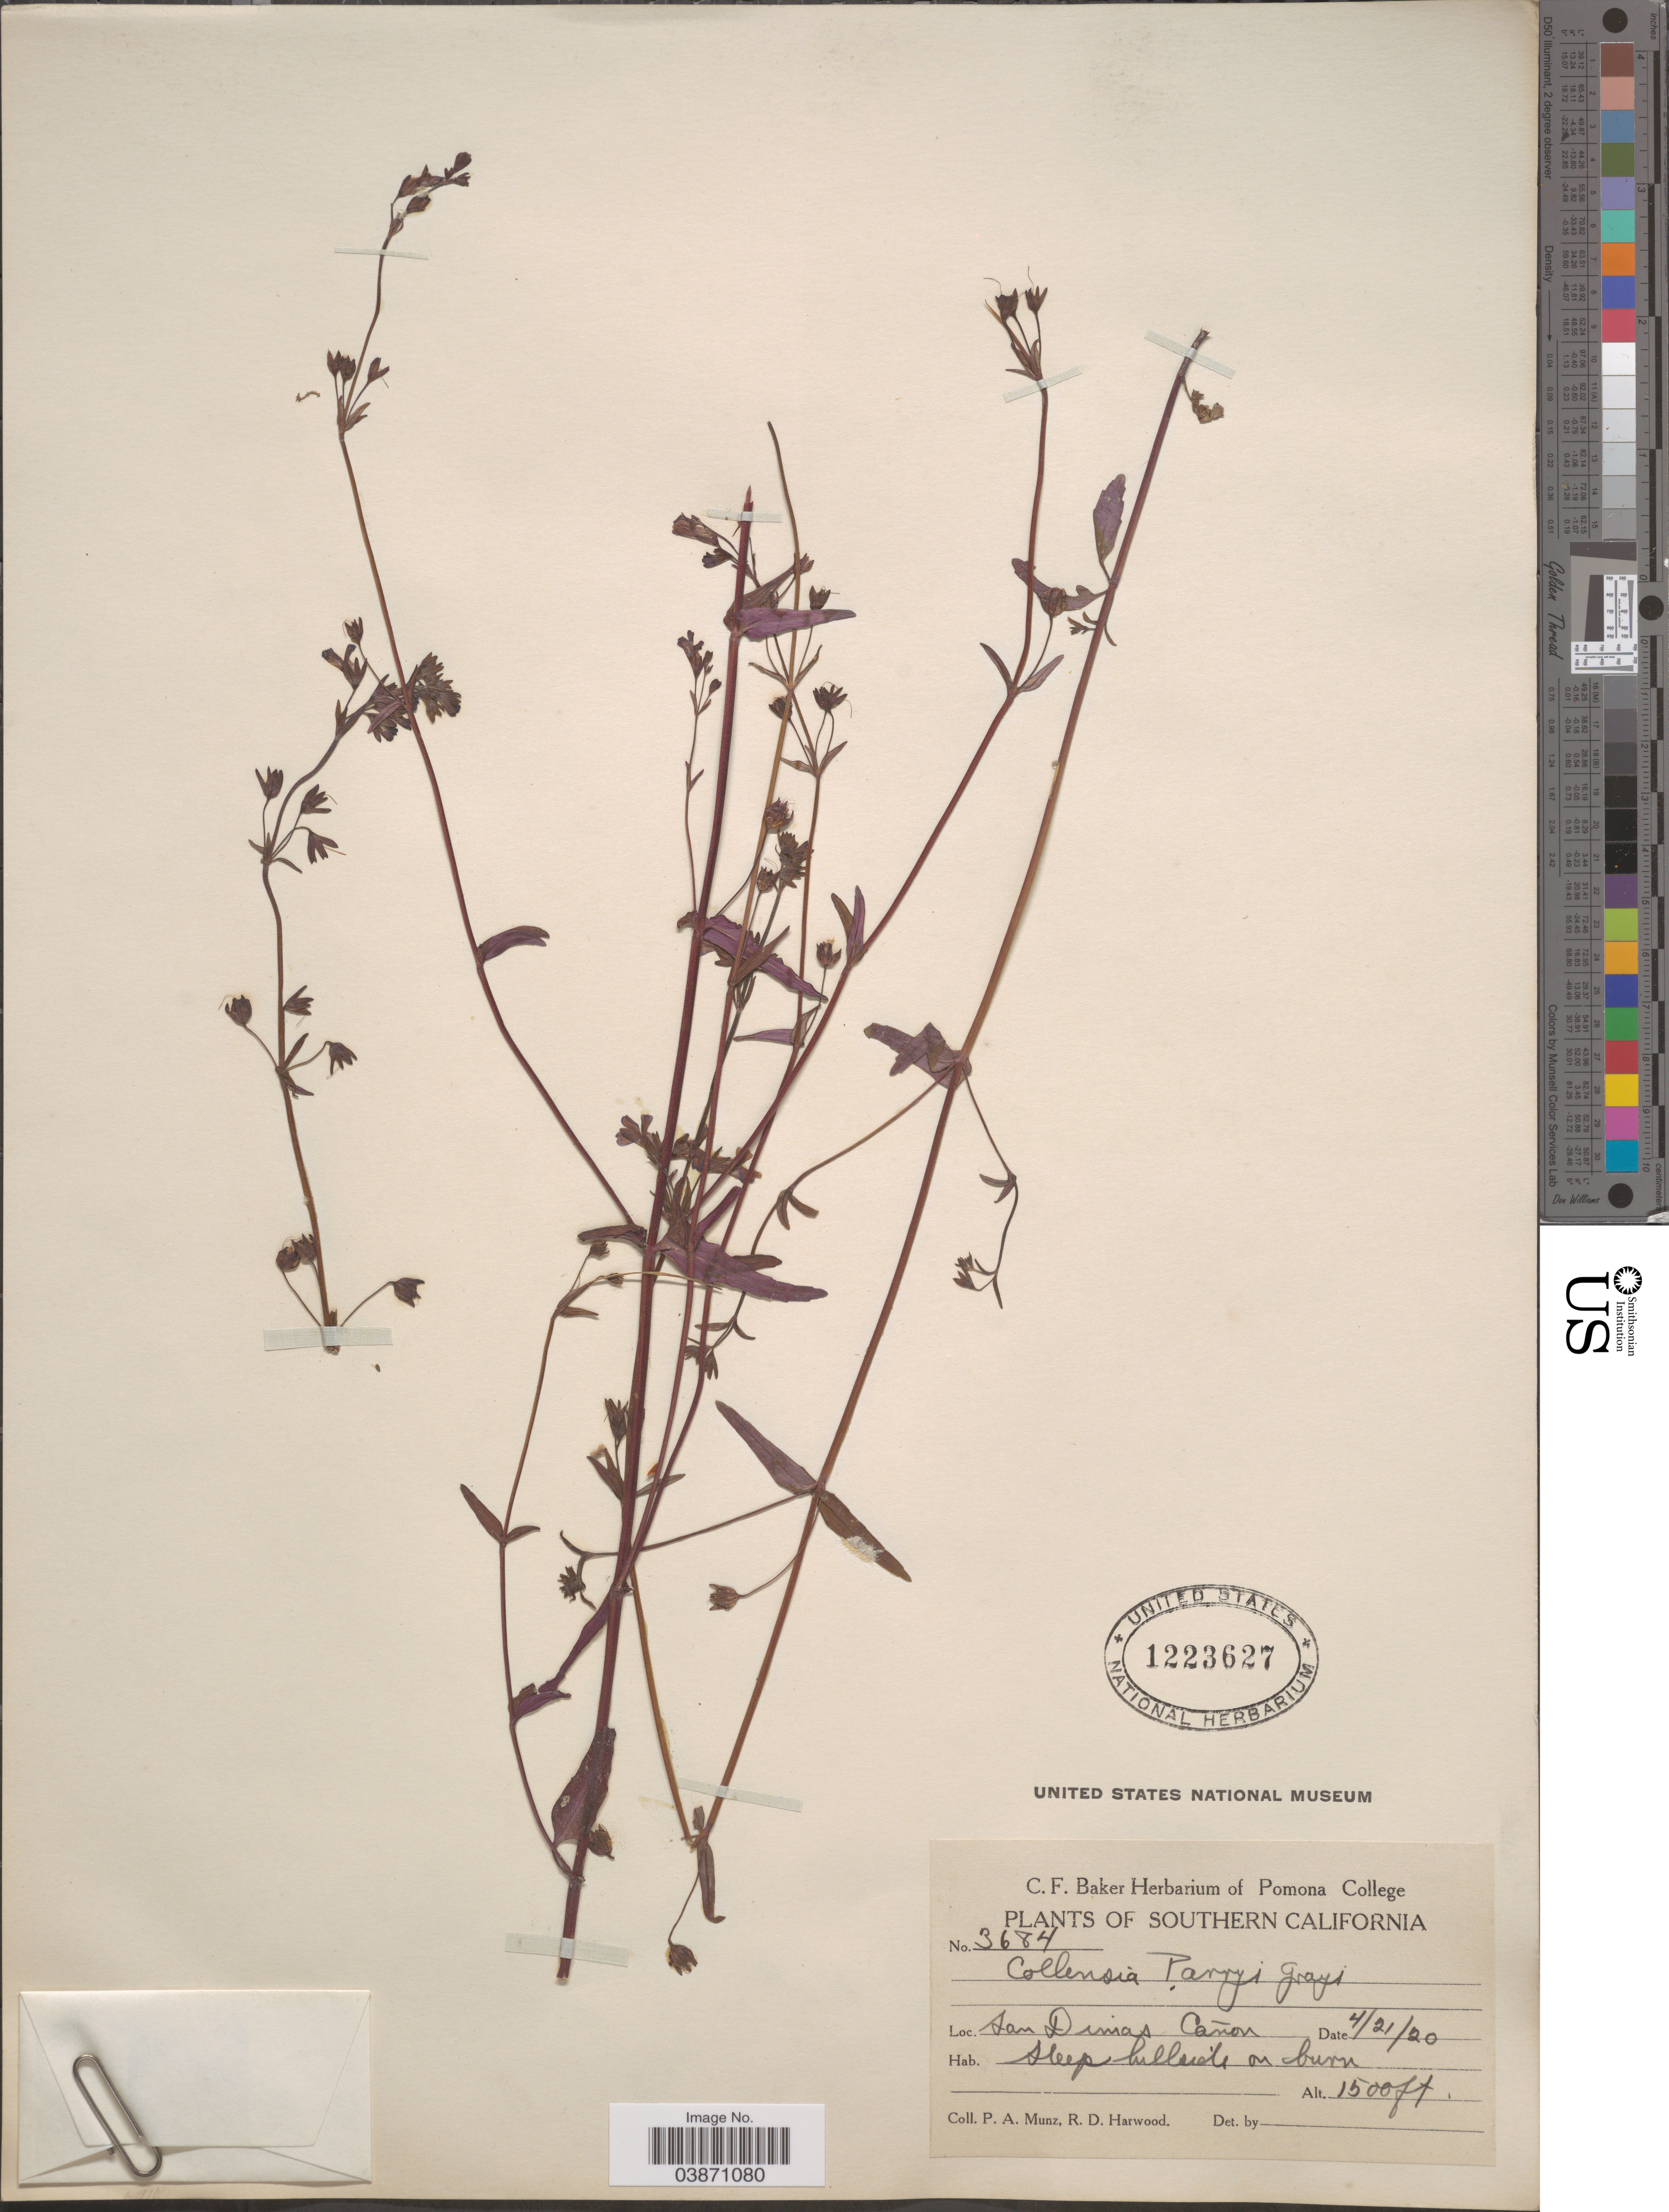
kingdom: Plantae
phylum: Tracheophyta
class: Magnoliopsida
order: Lamiales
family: Plantaginaceae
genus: Collinsia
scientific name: Collinsia parryi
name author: A. Gray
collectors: P. A. Munz & R. Harwood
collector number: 3684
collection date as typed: Transcribed d/m/y: 21/4/20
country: United States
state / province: California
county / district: Los Angeles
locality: Southern California. San Dimas Cañon.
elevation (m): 457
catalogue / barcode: US 1223627